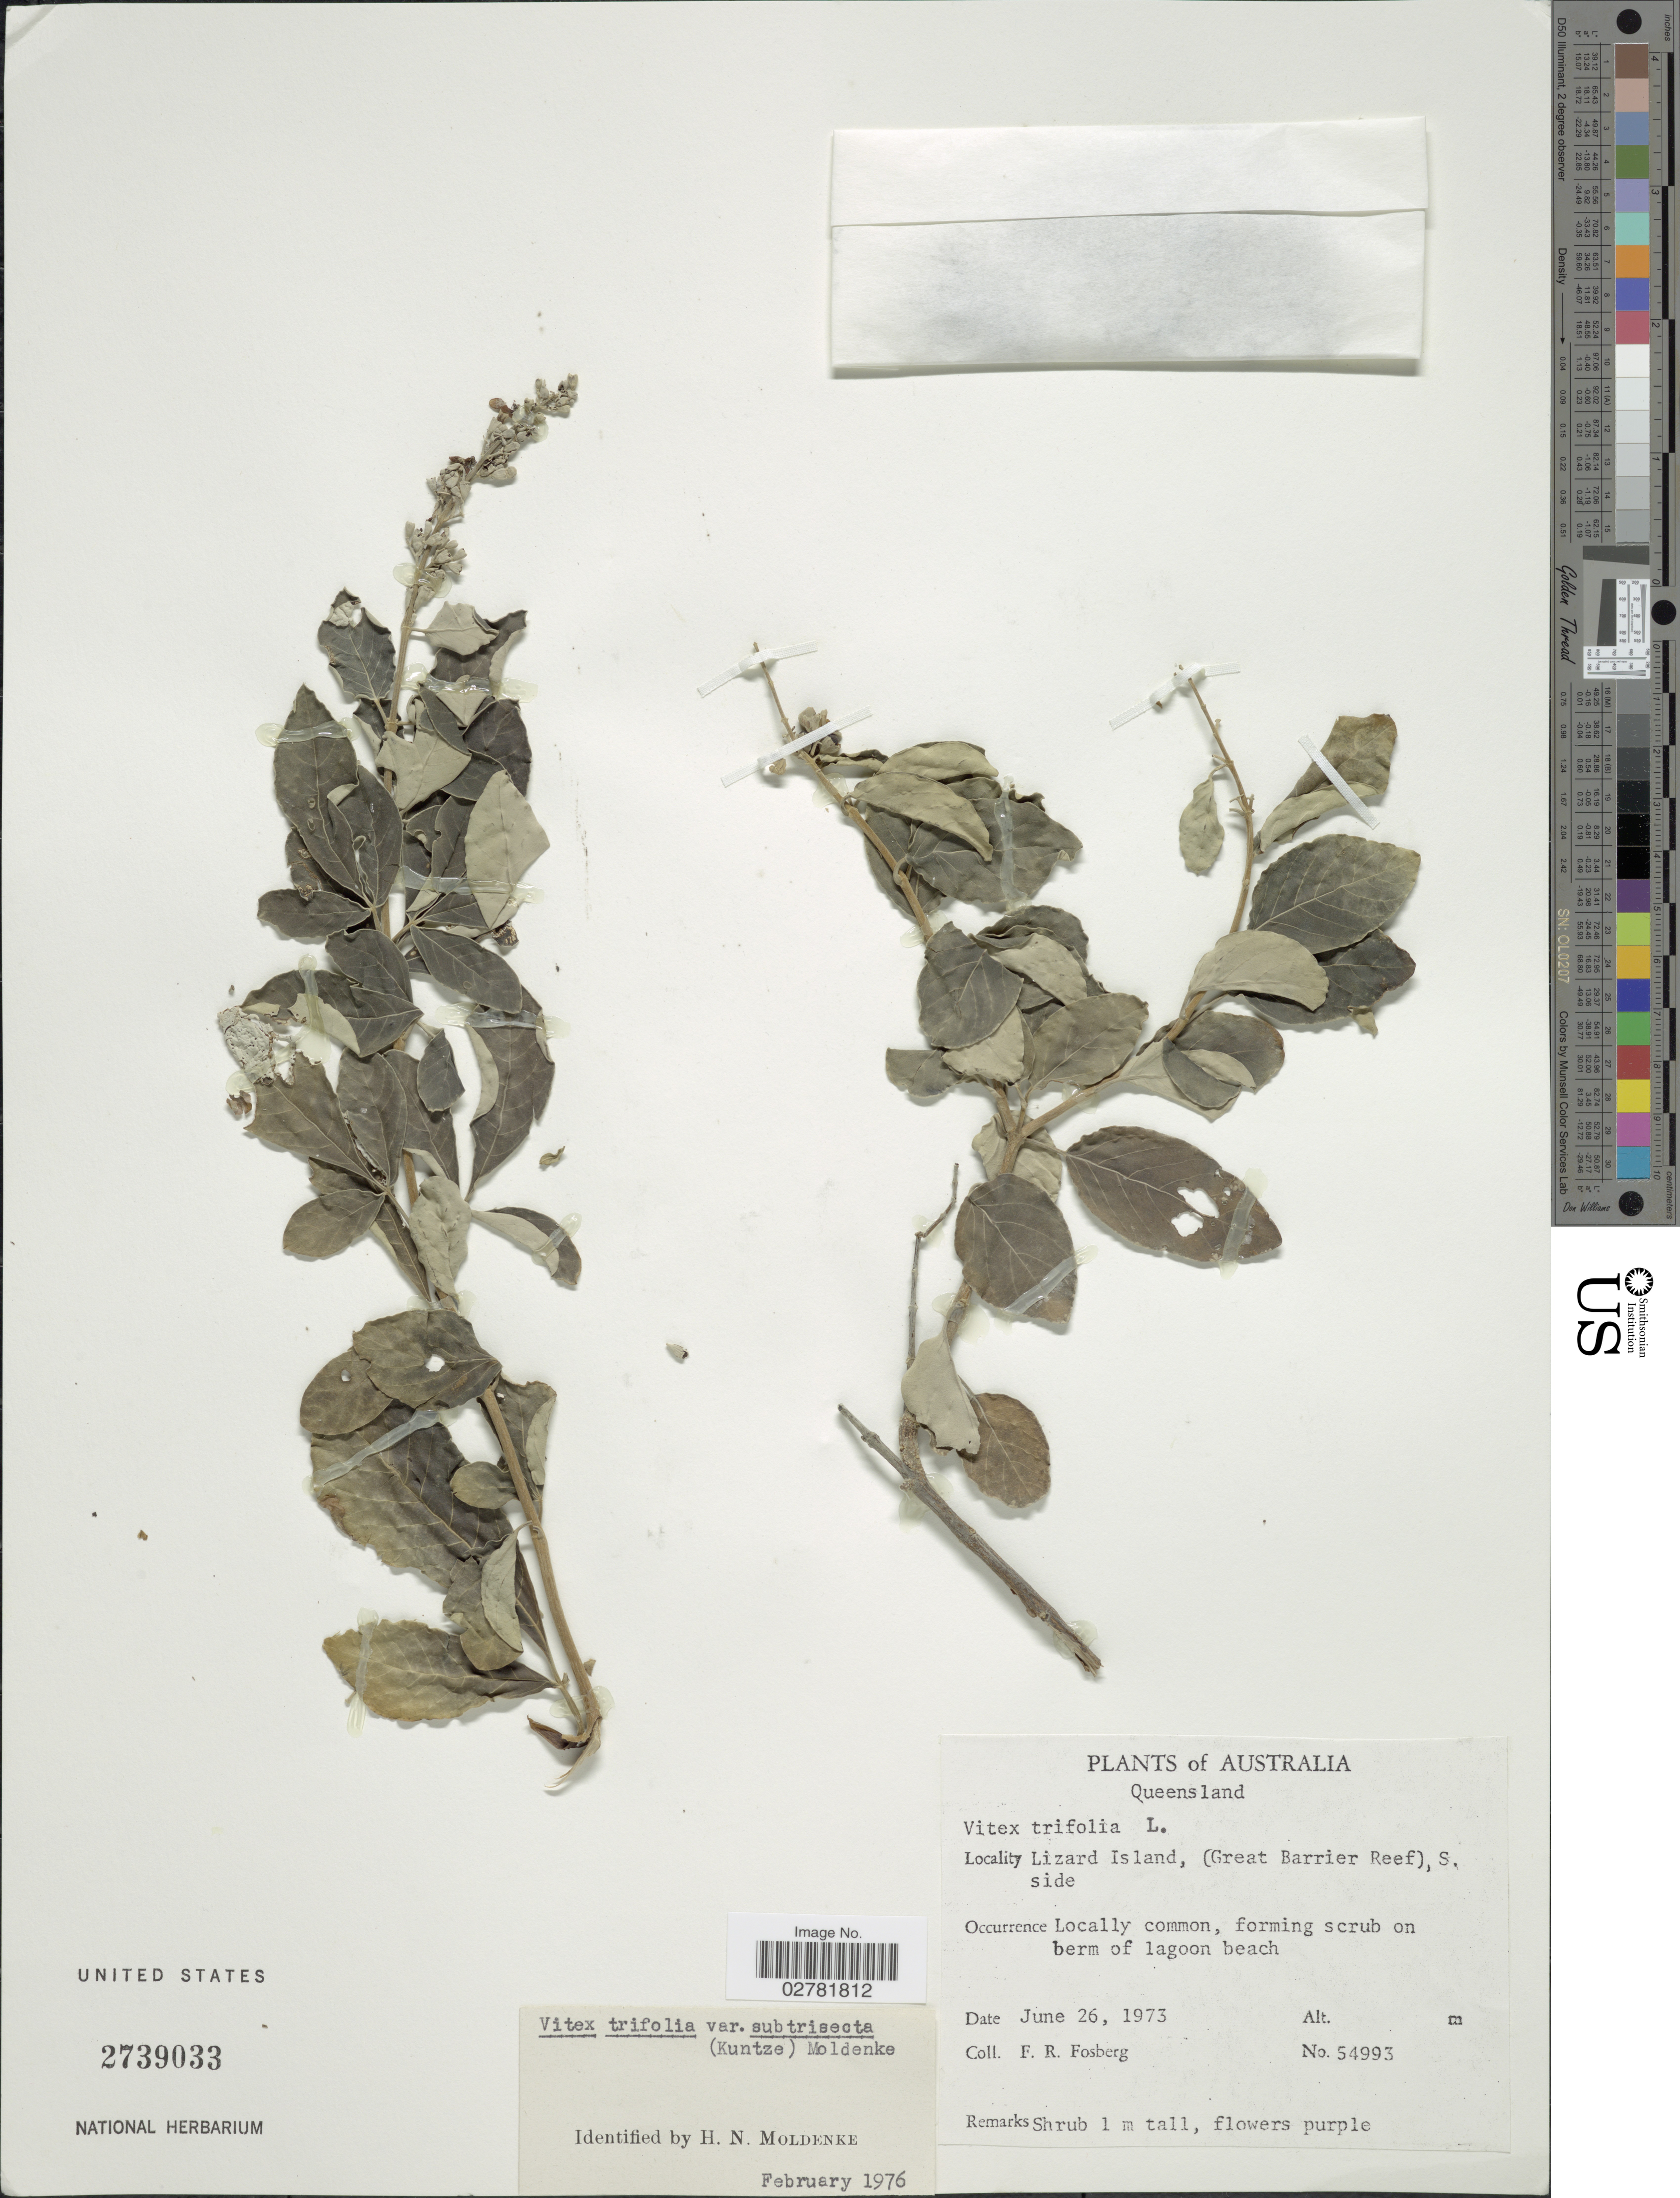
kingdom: Plantae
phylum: Tracheophyta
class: Magnoliopsida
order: Lamiales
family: Lamiaceae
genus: Vitex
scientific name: Vitex trifolia var. subtrisecta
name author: (Kuntze) Moldenke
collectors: F. R. Fosberg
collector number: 54993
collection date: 1973-06-26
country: Australia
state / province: Queensland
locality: Lizard Island, (Great Barrier Reef), S. side.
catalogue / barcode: US 2739033